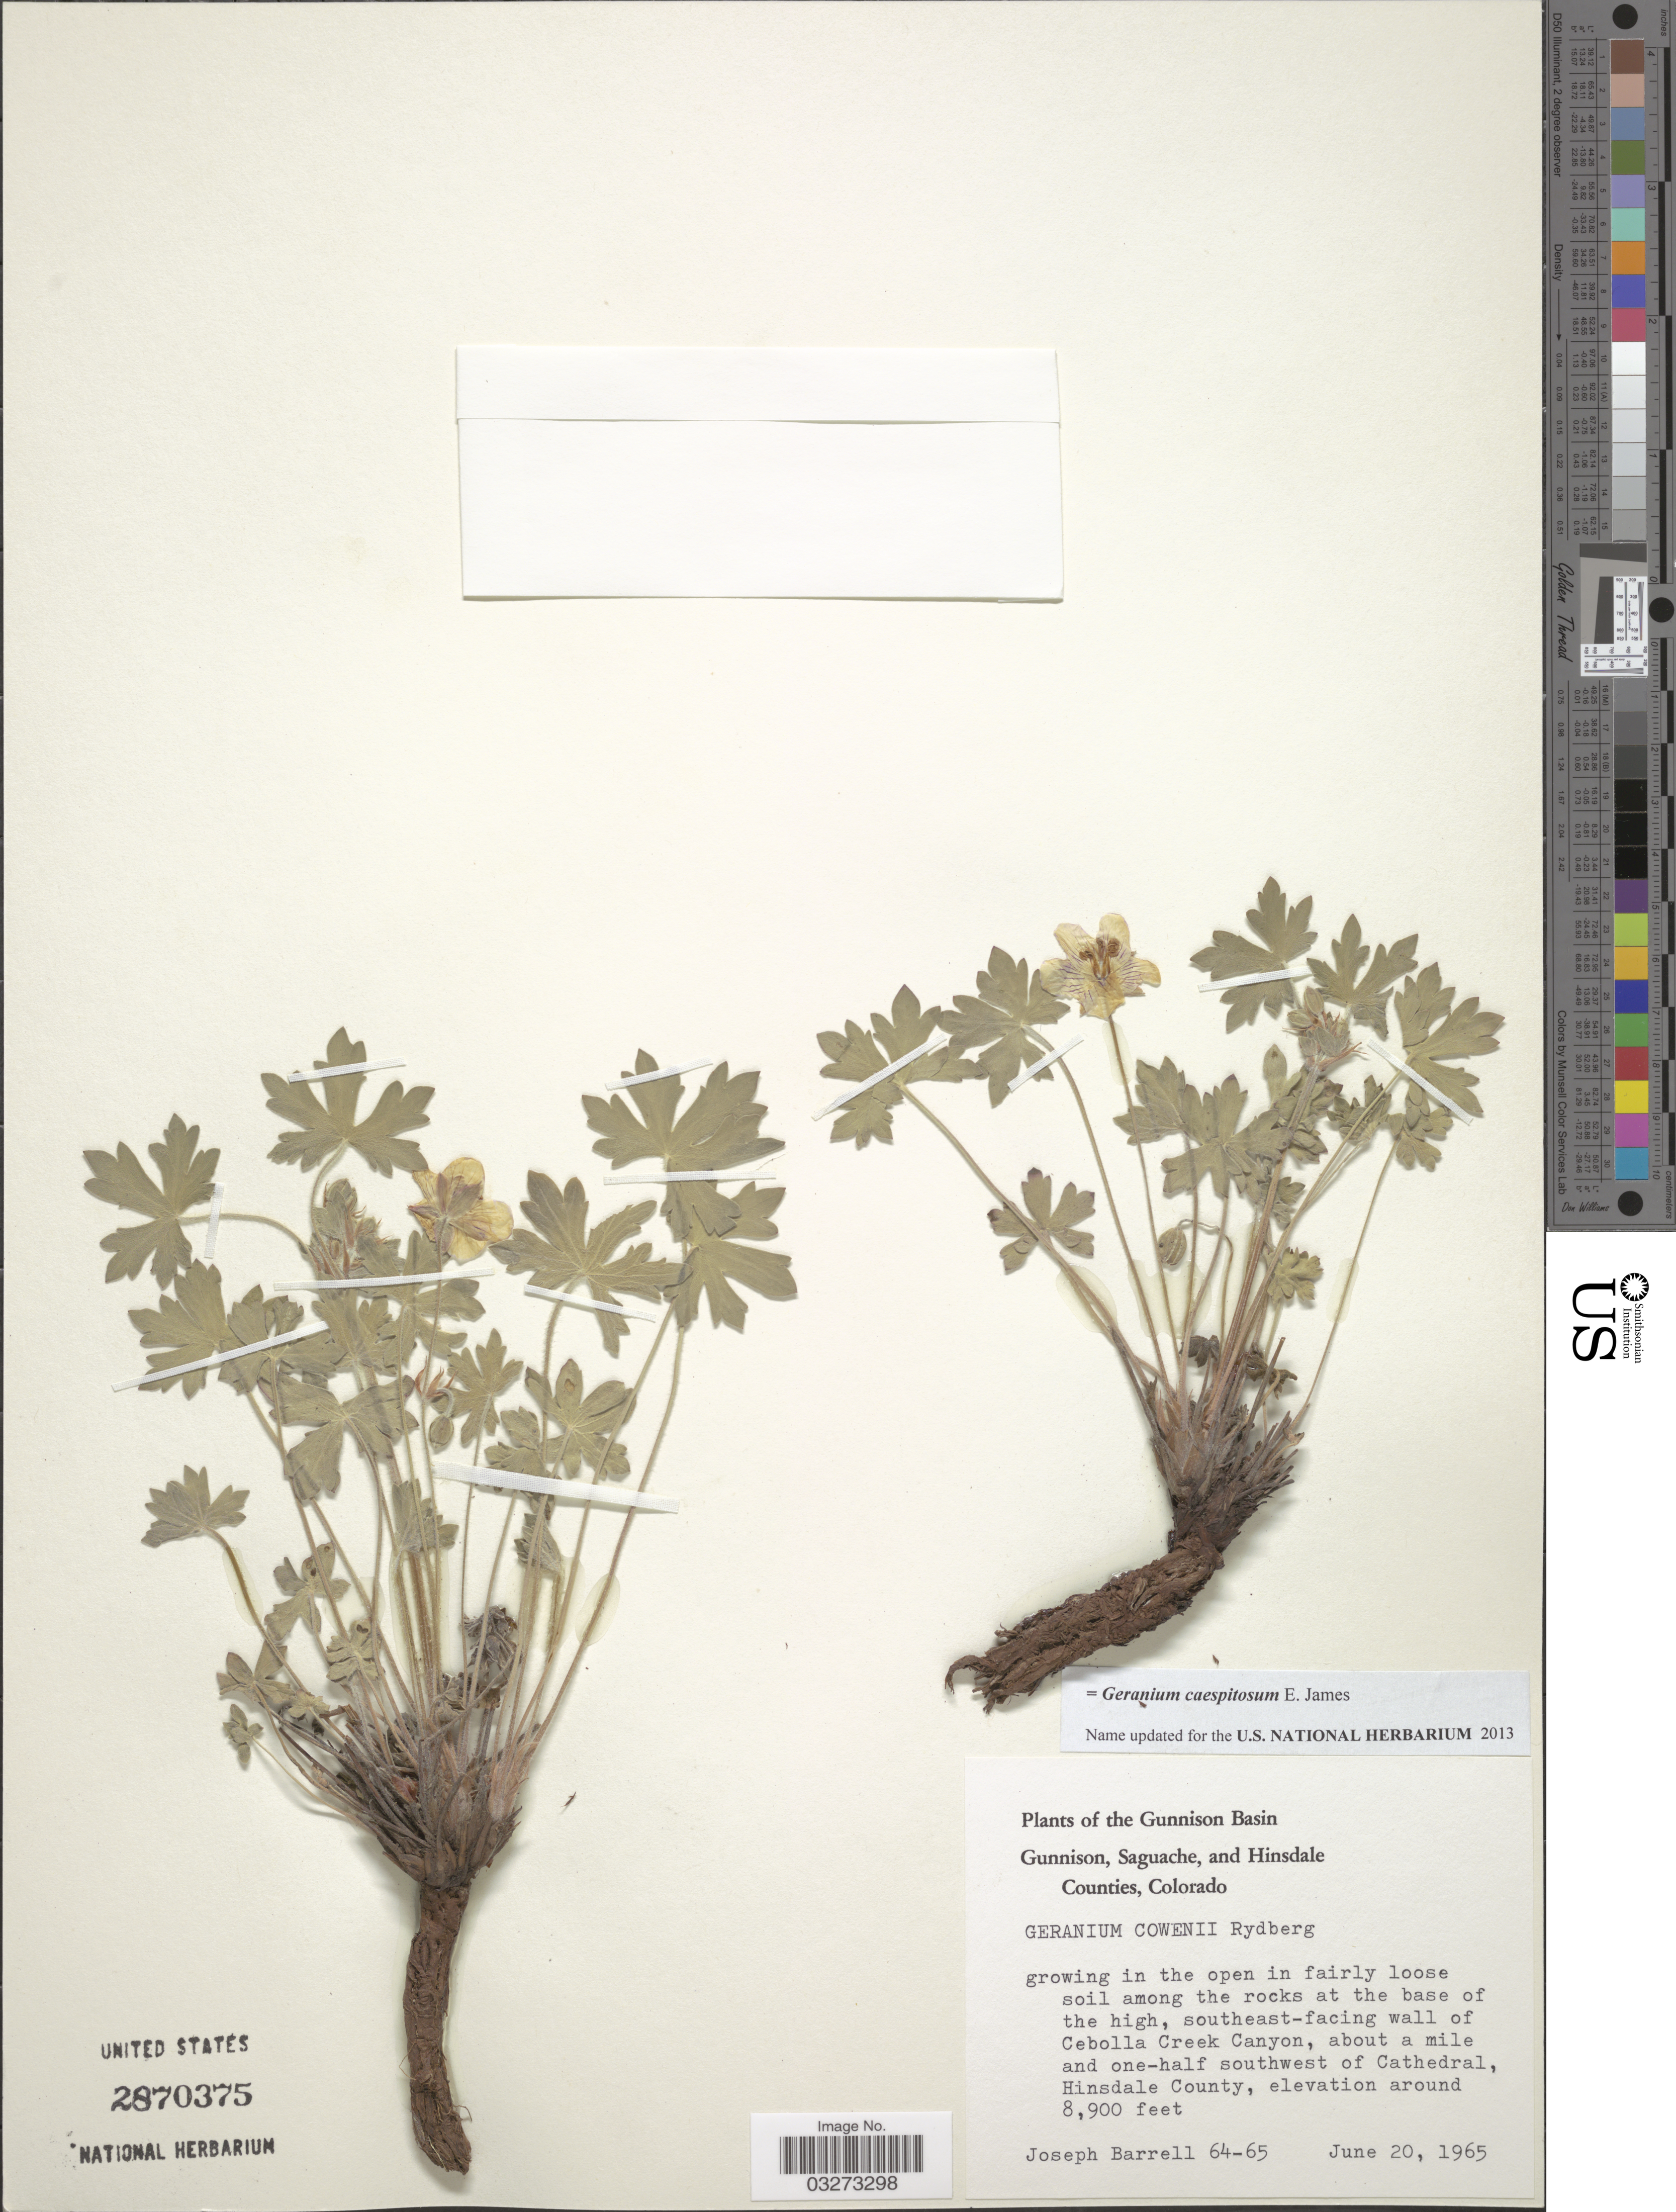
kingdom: Plantae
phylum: Tracheophyta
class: Magnoliopsida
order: Geraniales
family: Geraniaceae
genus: Geranium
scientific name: Geranium caespitosum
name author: E. James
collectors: J. Barrell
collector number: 64-65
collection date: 1965-06-20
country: United States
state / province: Colorado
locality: The Gunnison Basin. At the base of the high, southeast-facing wall of Cebolla Creek Canyon, about a mile and one-half southwest of Cathedral, Hinsdale County.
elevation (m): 2713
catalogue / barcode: US 2870375